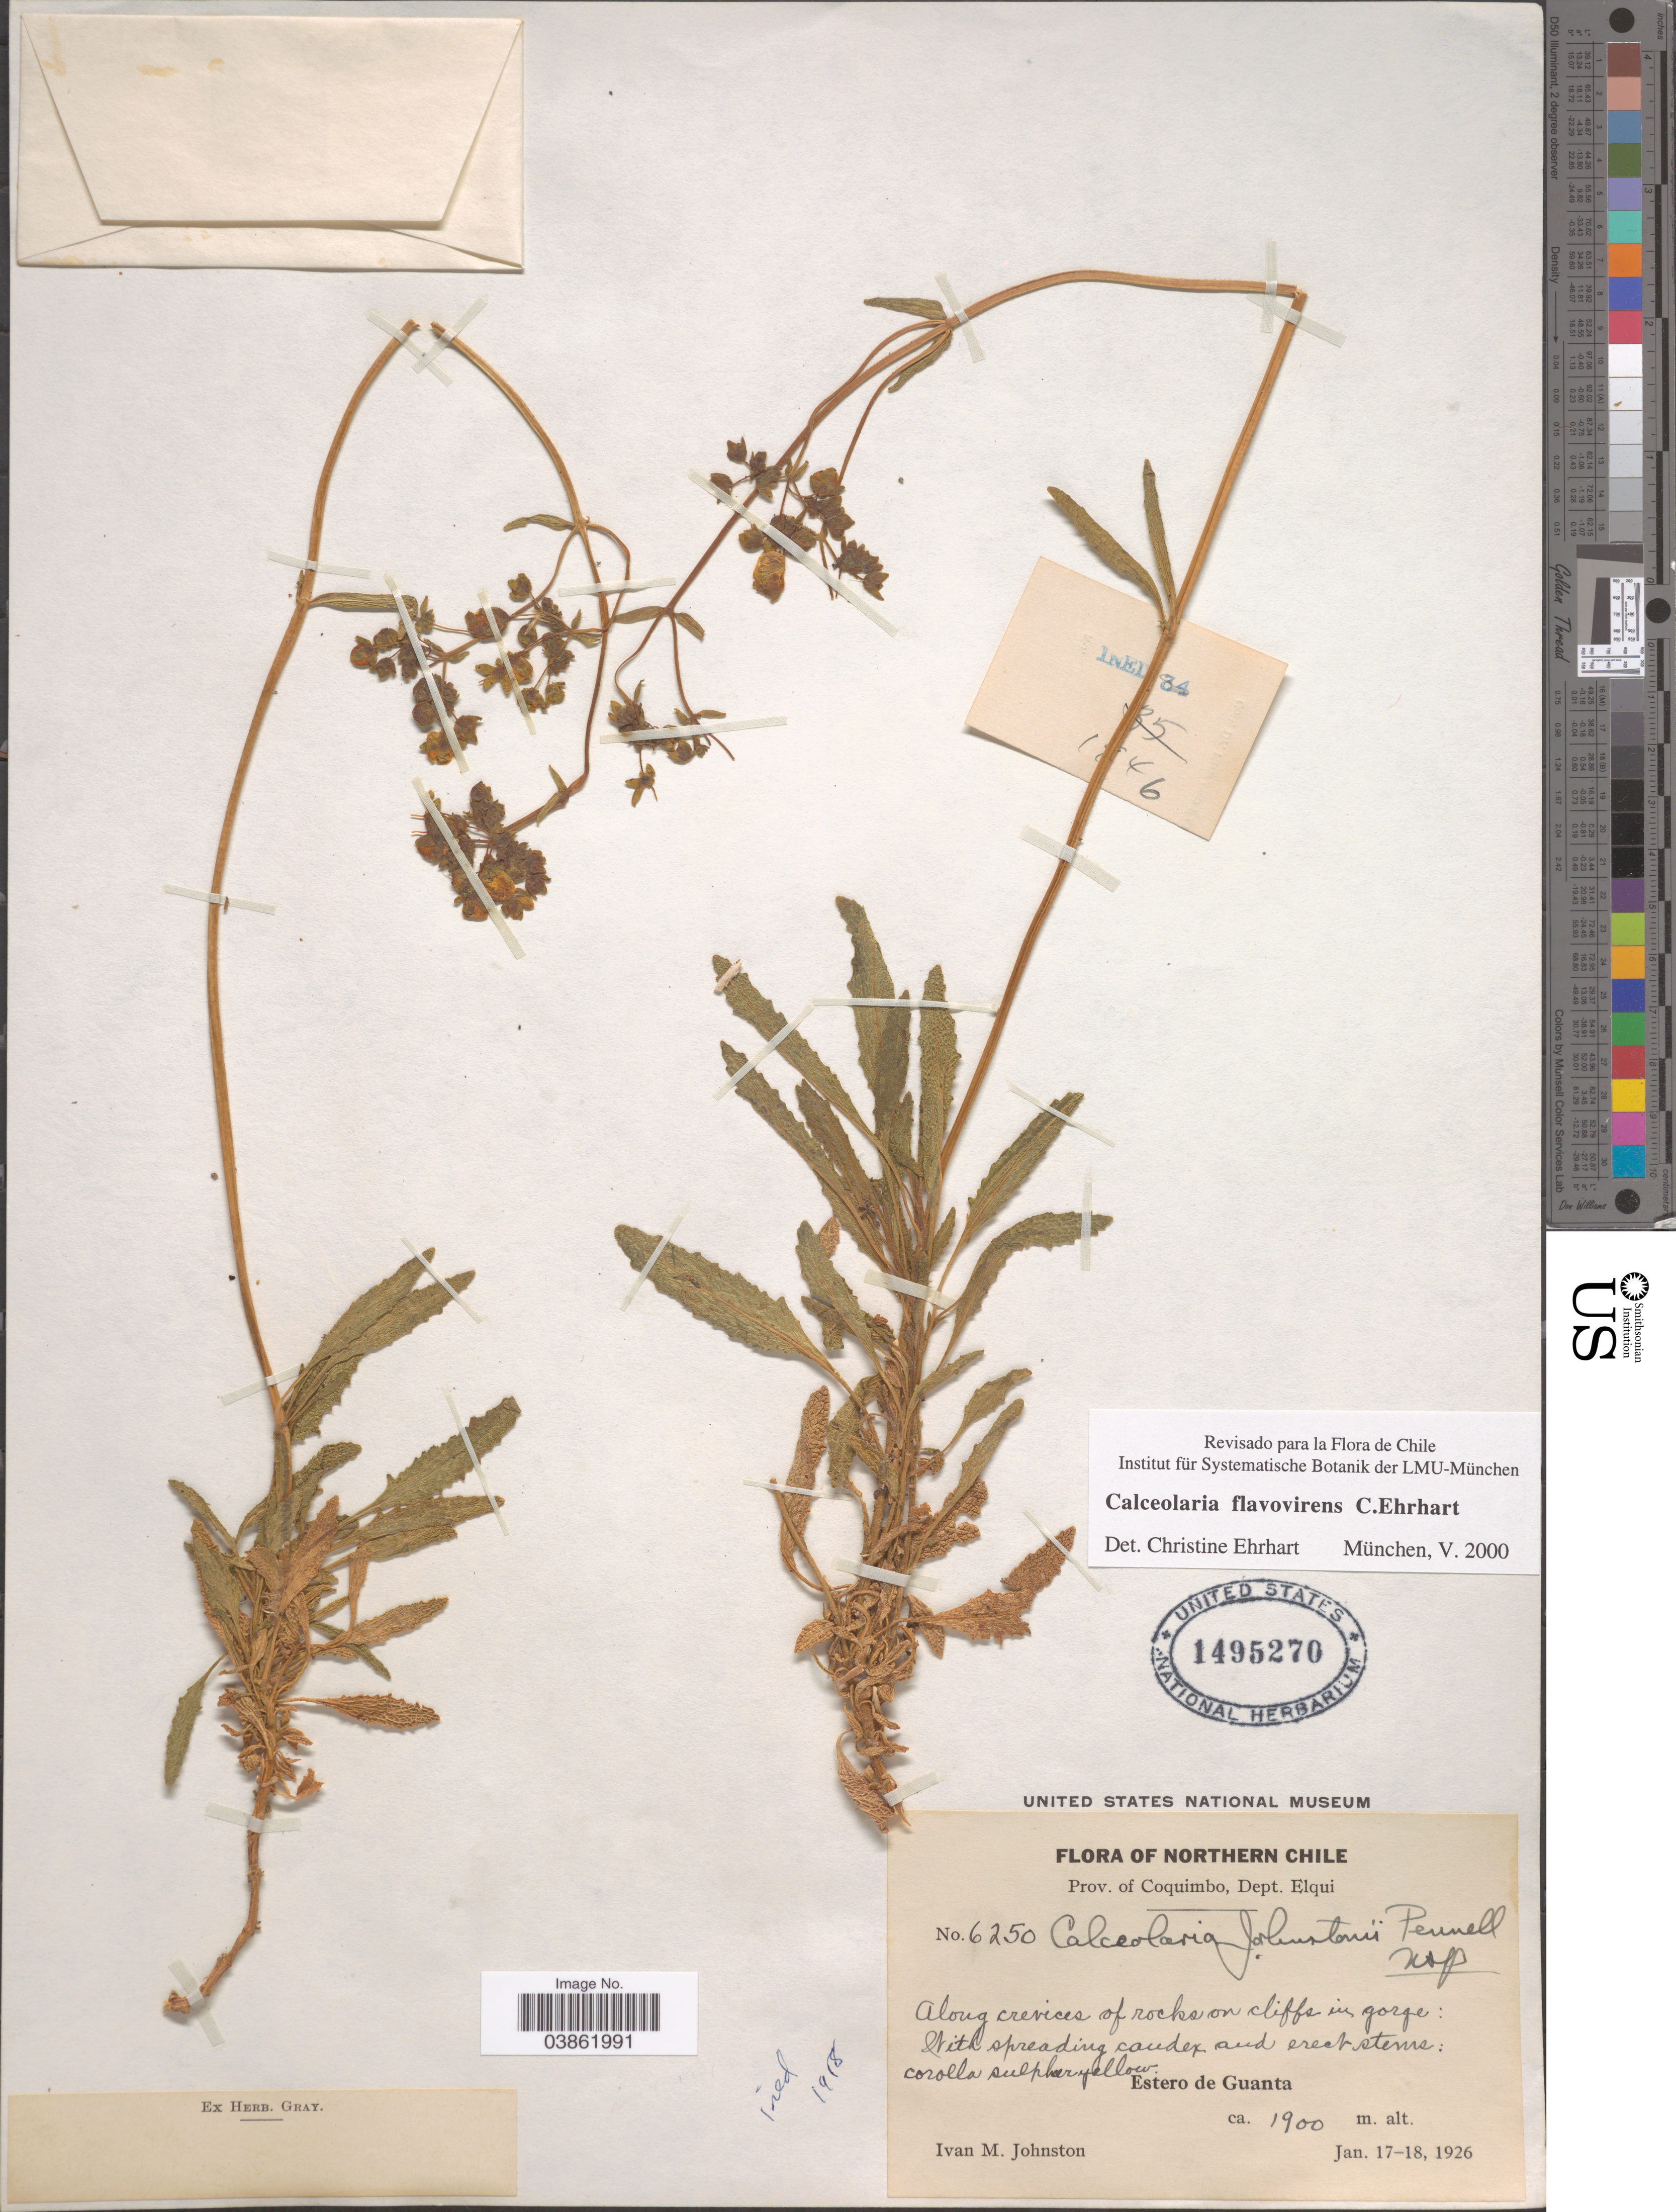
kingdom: Plantae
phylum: Tracheophyta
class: Magnoliopsida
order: Lamiales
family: Calceolariaceae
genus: Calceolaria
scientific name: Calceolaria flavovirens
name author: C. Ehrh.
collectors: I.M. Johnston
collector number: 6250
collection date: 1926-01-17/1926-01-18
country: Chile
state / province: Coquimbo (IV)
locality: Northern Chile. Dept. Elqui. Estero de Guanta.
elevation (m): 1900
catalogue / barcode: US 1495270